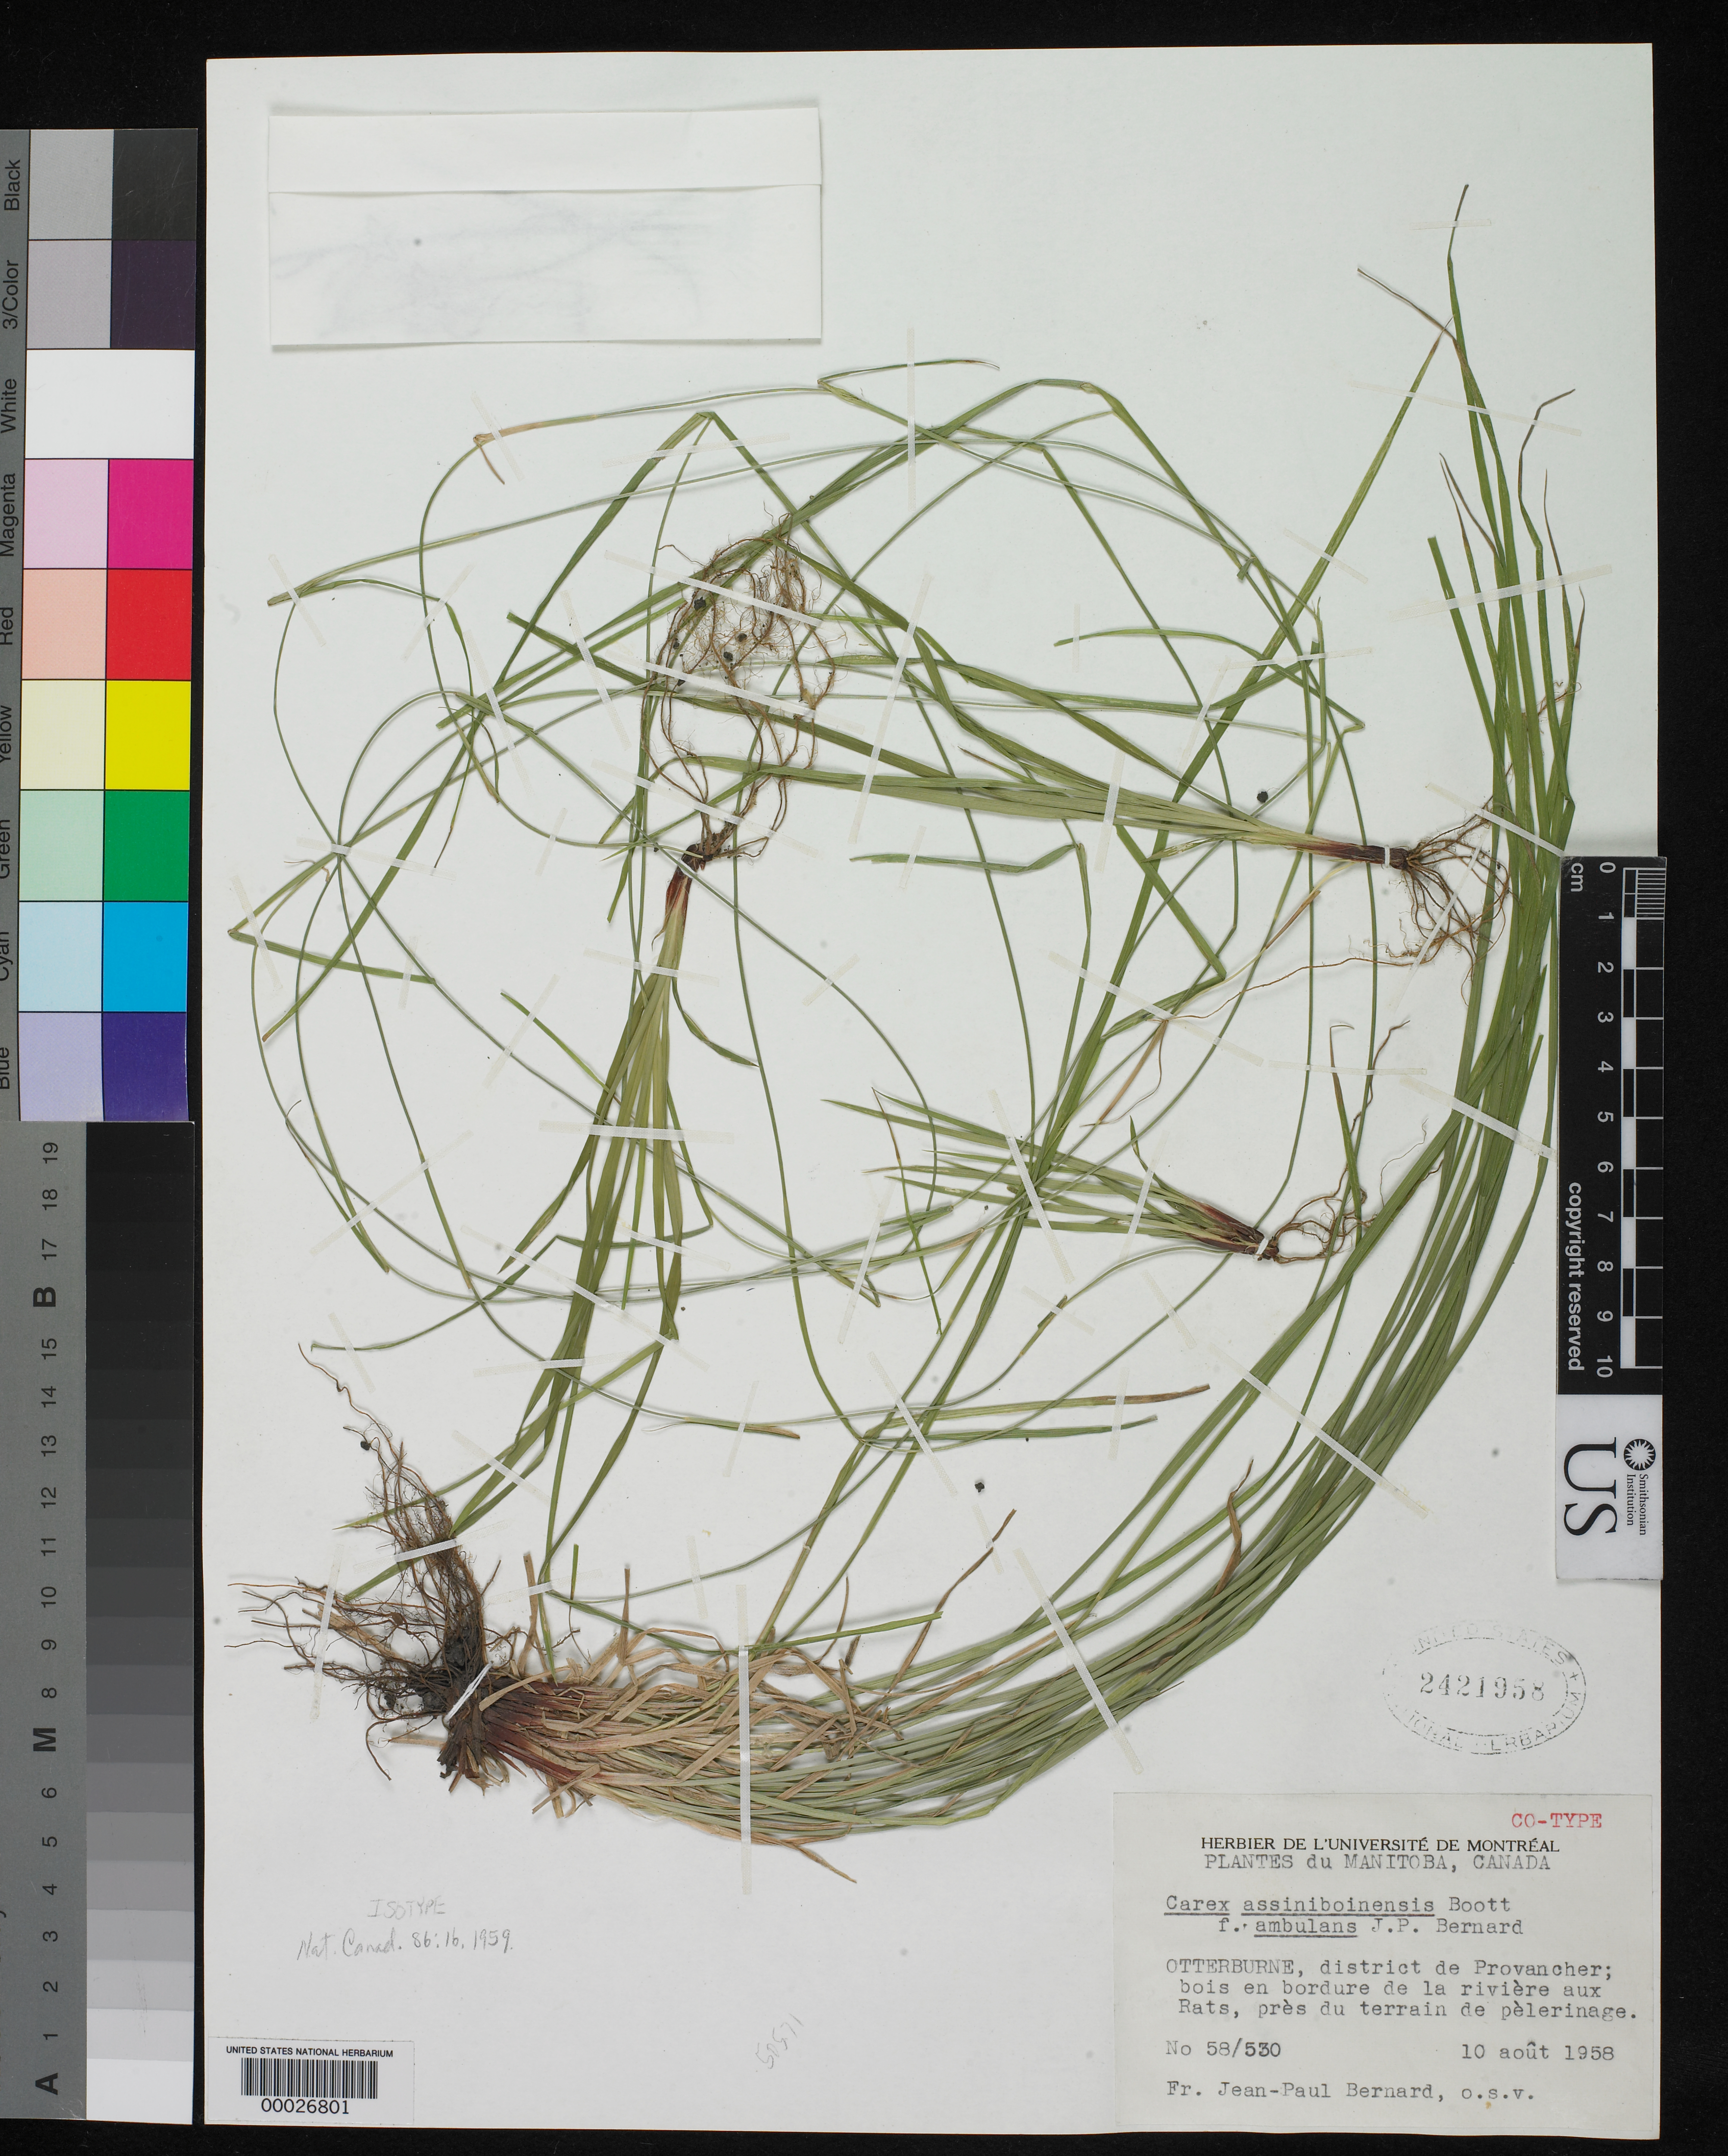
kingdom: Plantae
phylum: Tracheophyta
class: Liliopsida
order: Poales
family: Cyperaceae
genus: Carex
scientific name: Carex assiniboinensis f. ambulans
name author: J.-P. Bernard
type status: Isotype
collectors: J.-P. Bernard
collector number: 58/530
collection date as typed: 10 Aug 1958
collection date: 1958-08-10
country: Canada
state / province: Manitoba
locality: Provancher, Otterburne.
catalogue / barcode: US 2421958